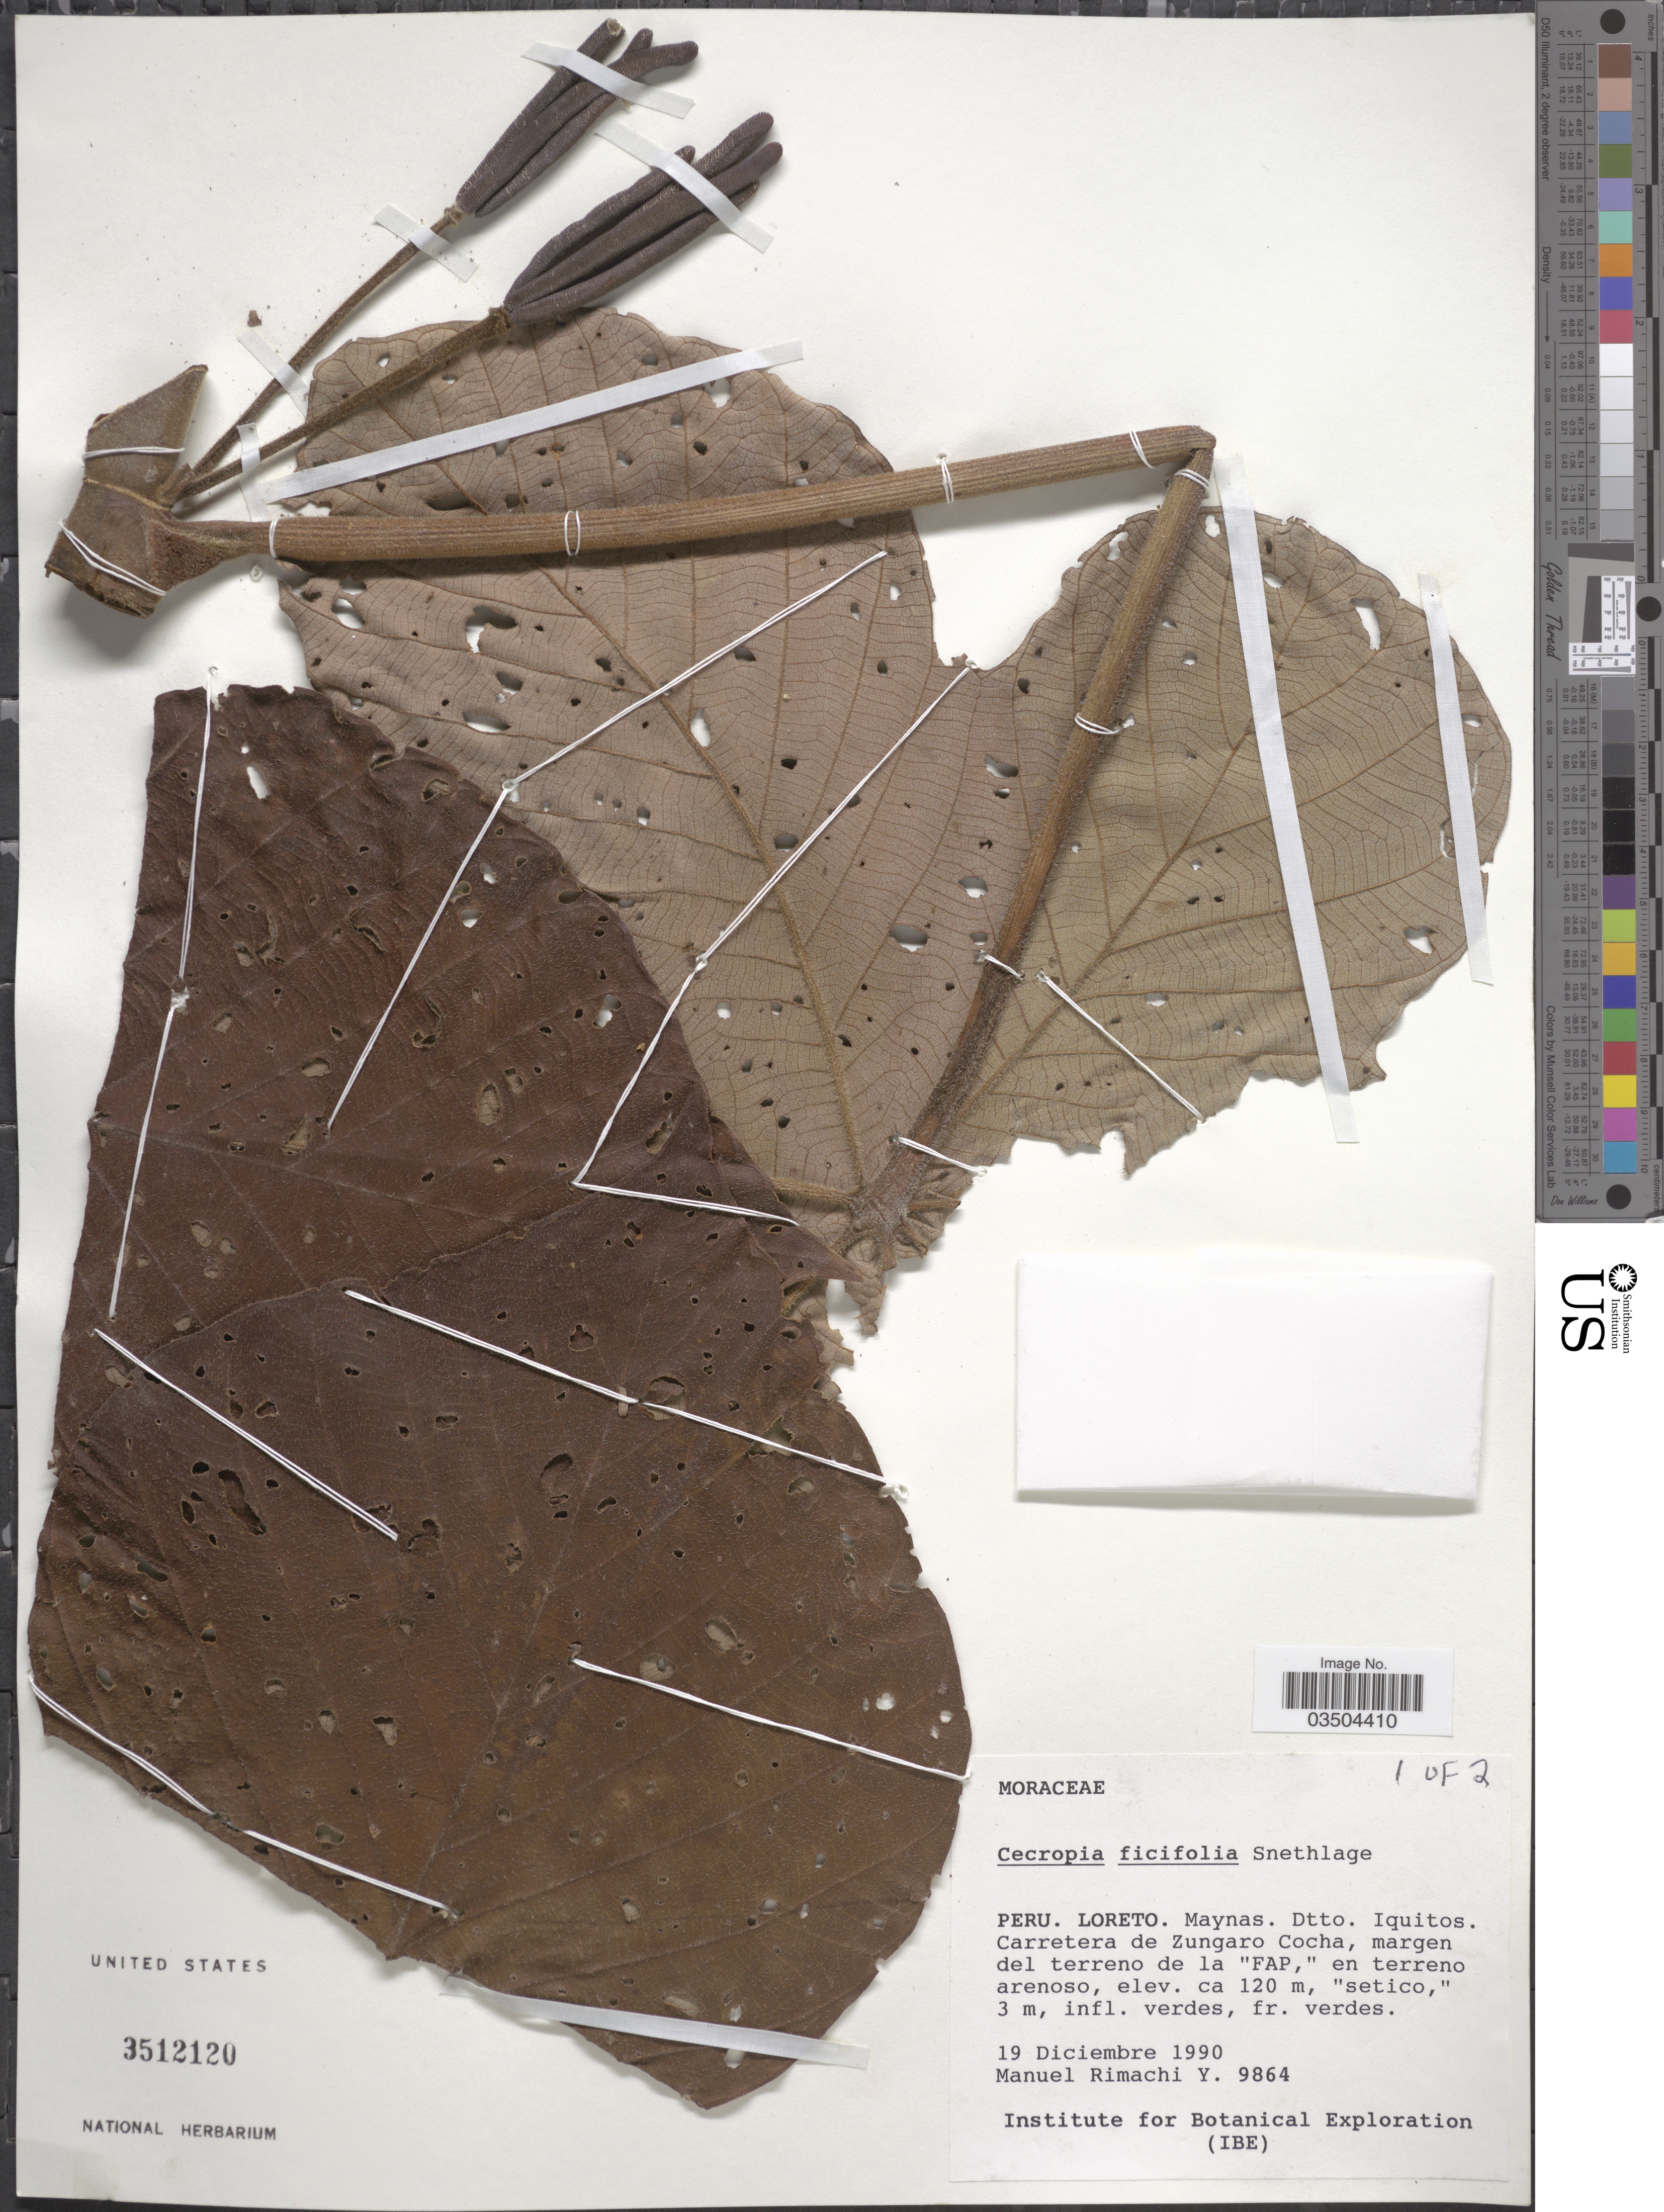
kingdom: Plantae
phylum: Tracheophyta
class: Magnoliopsida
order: Rosales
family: Urticaceae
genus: Cecropia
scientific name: Cecropia ficifolia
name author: Snethlage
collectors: M. Rimachi Y.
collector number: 9864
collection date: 1990-12-19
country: Peru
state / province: Loreto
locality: Maynas. Dtto. Iquitos. Carretera a Zungaro Cocha, margen del terreno de la "FAP", en terreno arenoso.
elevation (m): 120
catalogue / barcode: US 3512120